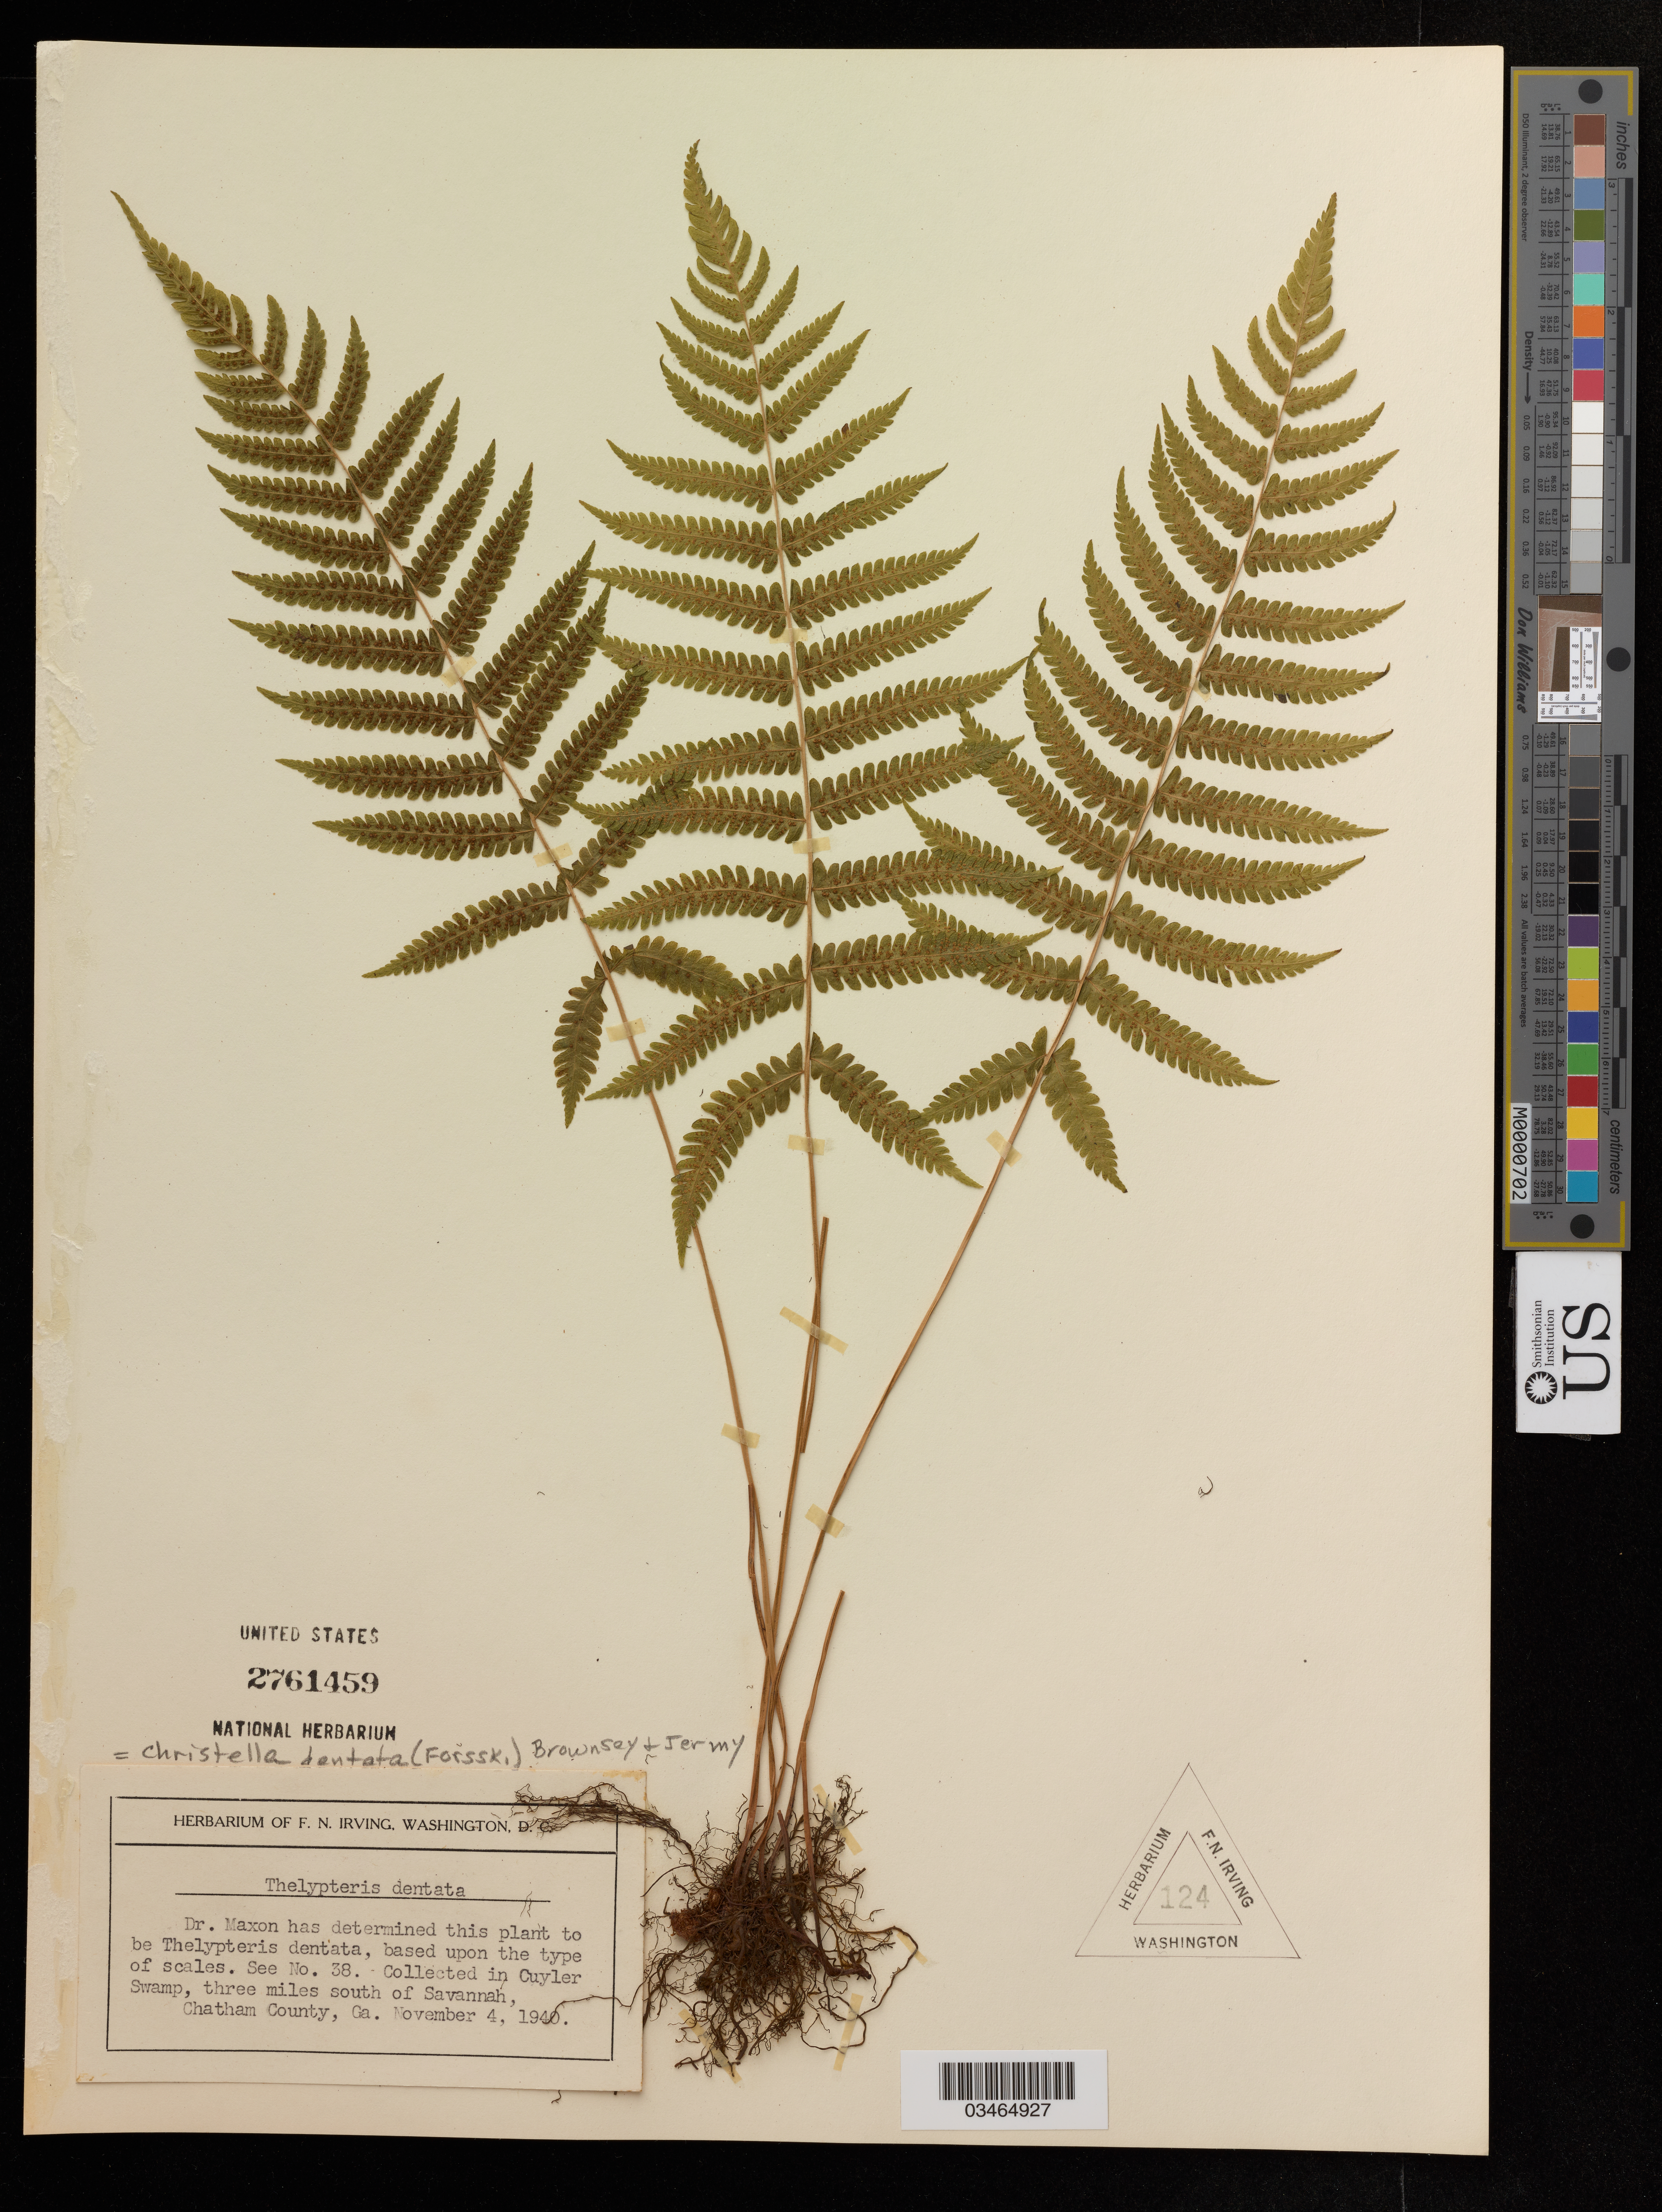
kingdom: Plantae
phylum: Tracheophyta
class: Polypodiopsida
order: Polypodiales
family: Thelypteridaceae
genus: Christella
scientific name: Christella dentata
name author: (Forssk.) Brownsey & Jermy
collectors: ex herb. F.N. Irving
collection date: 1940-11-04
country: United States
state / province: Georgia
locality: Cuyler Swamp, three miles south of Savannah, Chatham County.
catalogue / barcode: US 2761459